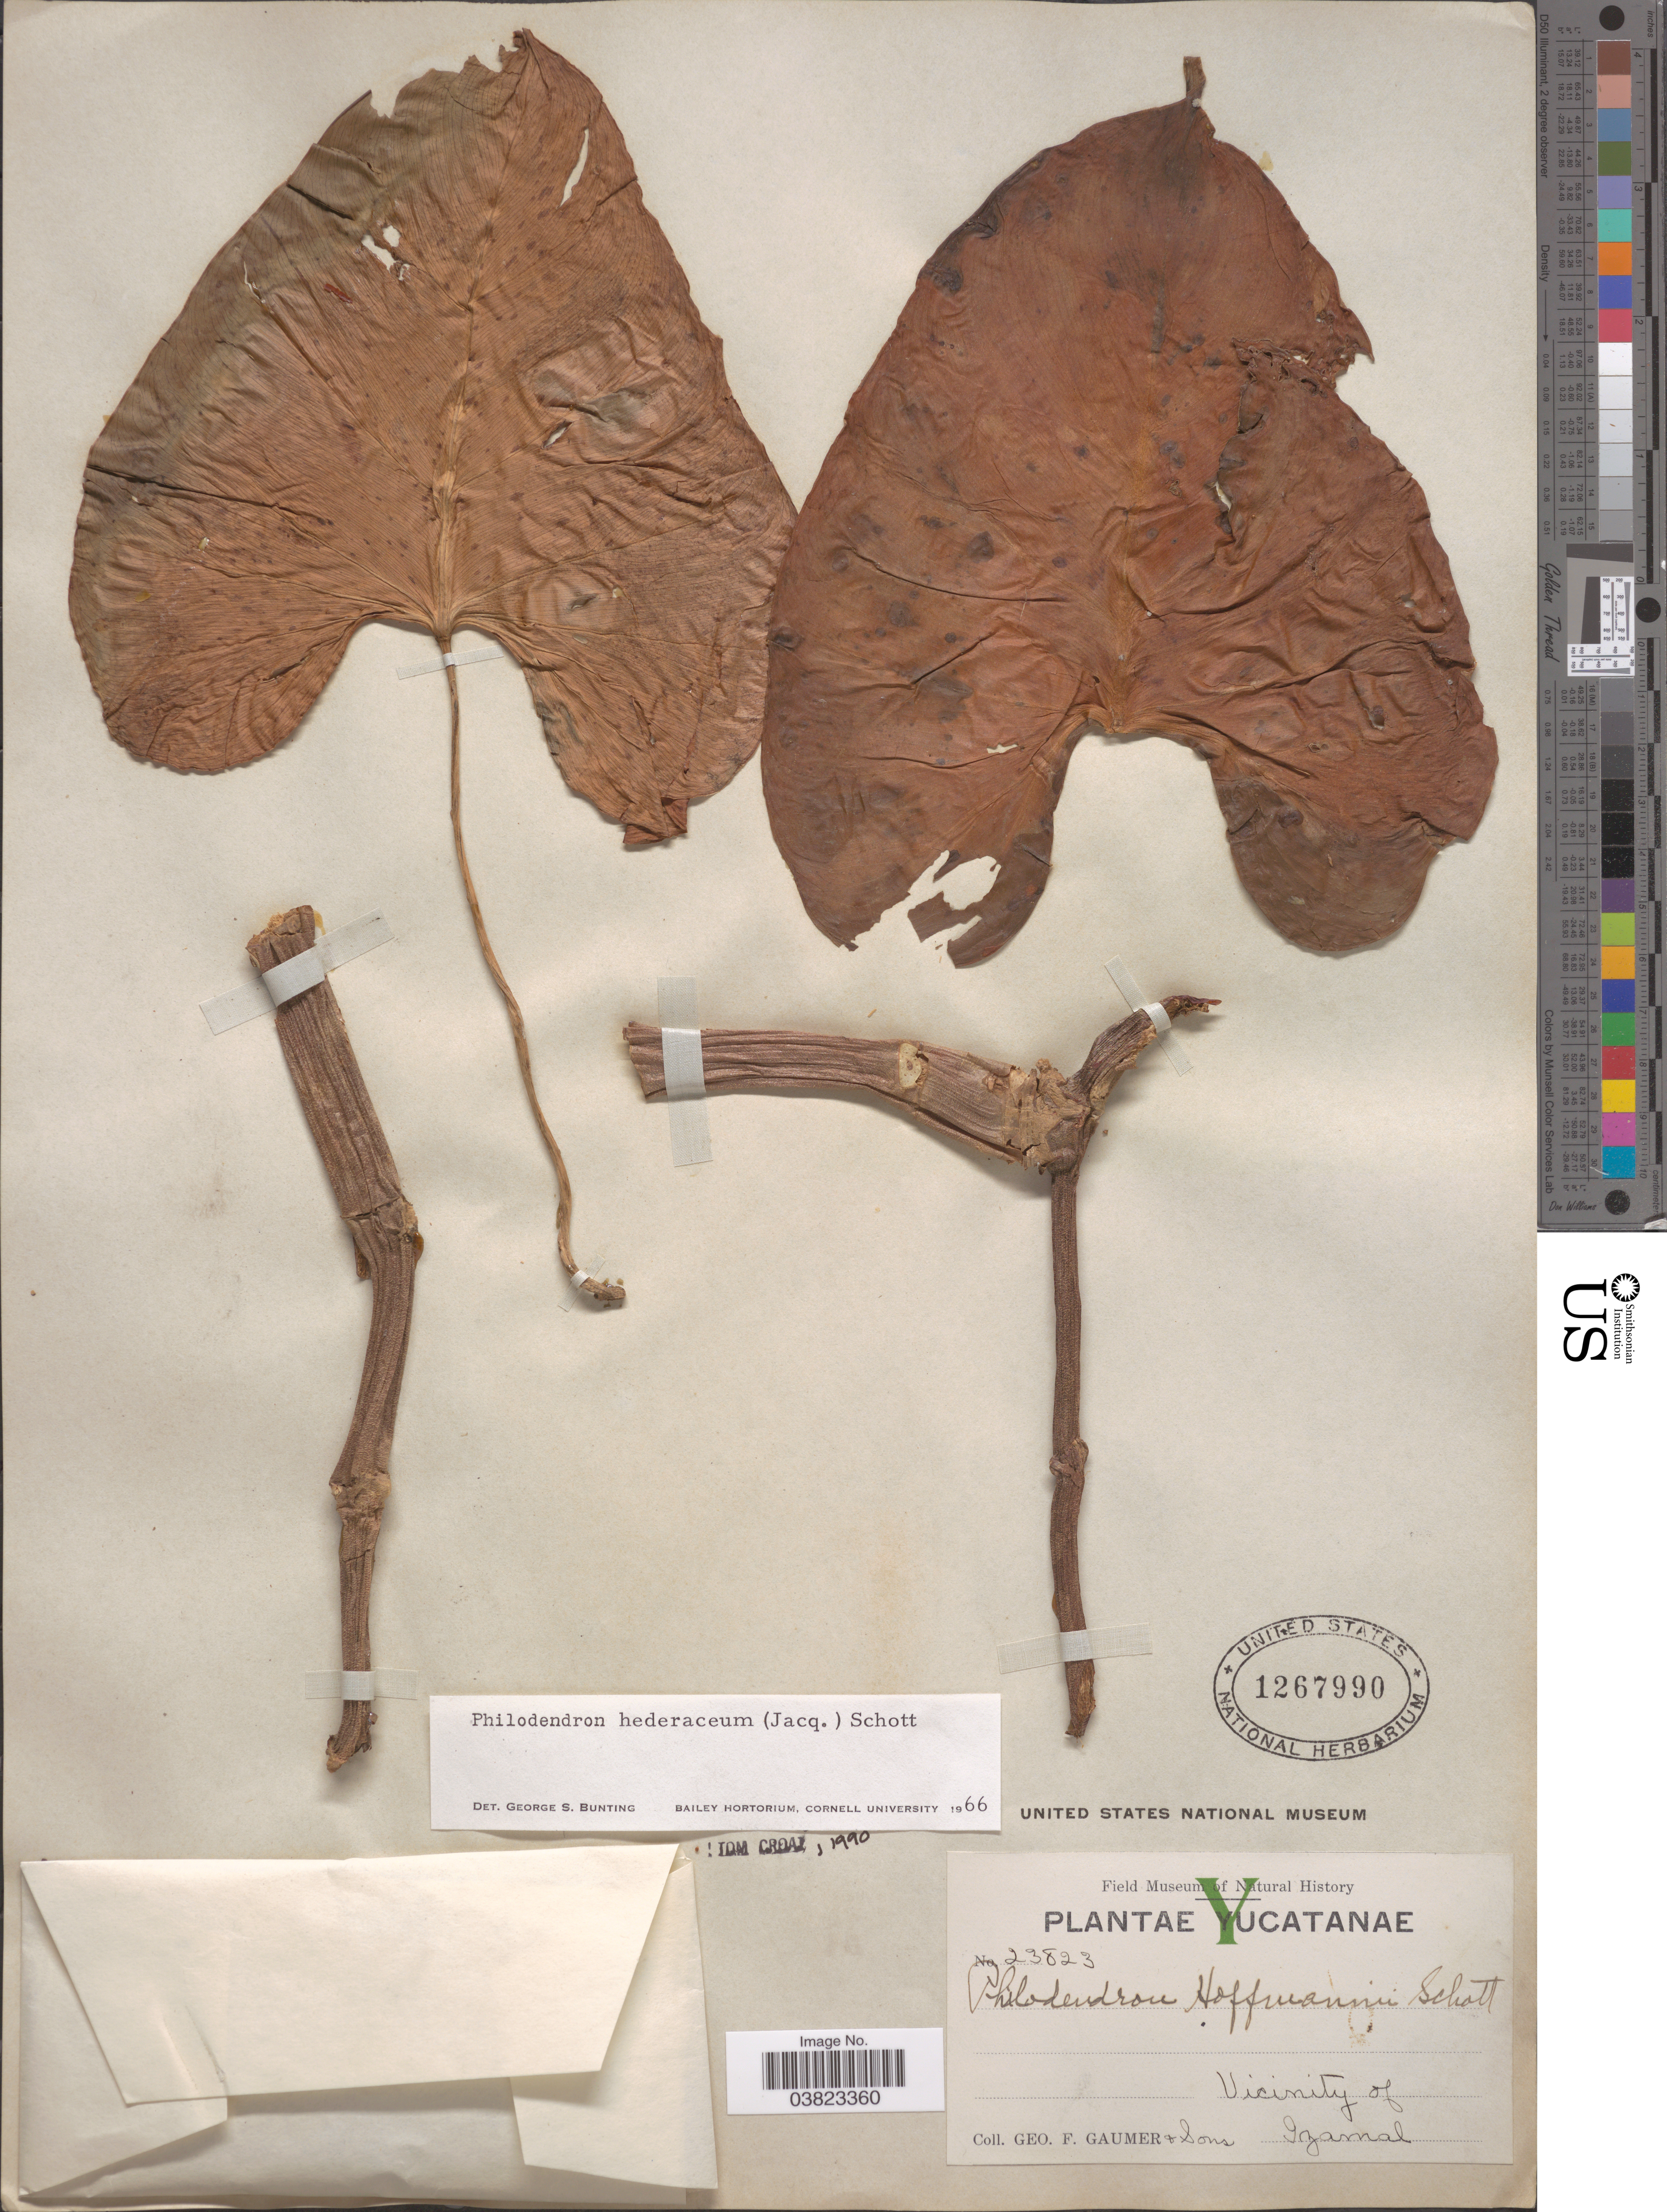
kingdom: Plantae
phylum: Tracheophyta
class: Liliopsida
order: Alismatales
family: Araceae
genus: Philodendron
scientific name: Philodendron hederaceum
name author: (Jacq.) Schott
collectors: G. F. Gaumer & Sons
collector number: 23823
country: Mexico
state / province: Yucatán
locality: Vicinity of Izamal.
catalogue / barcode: US 1267990